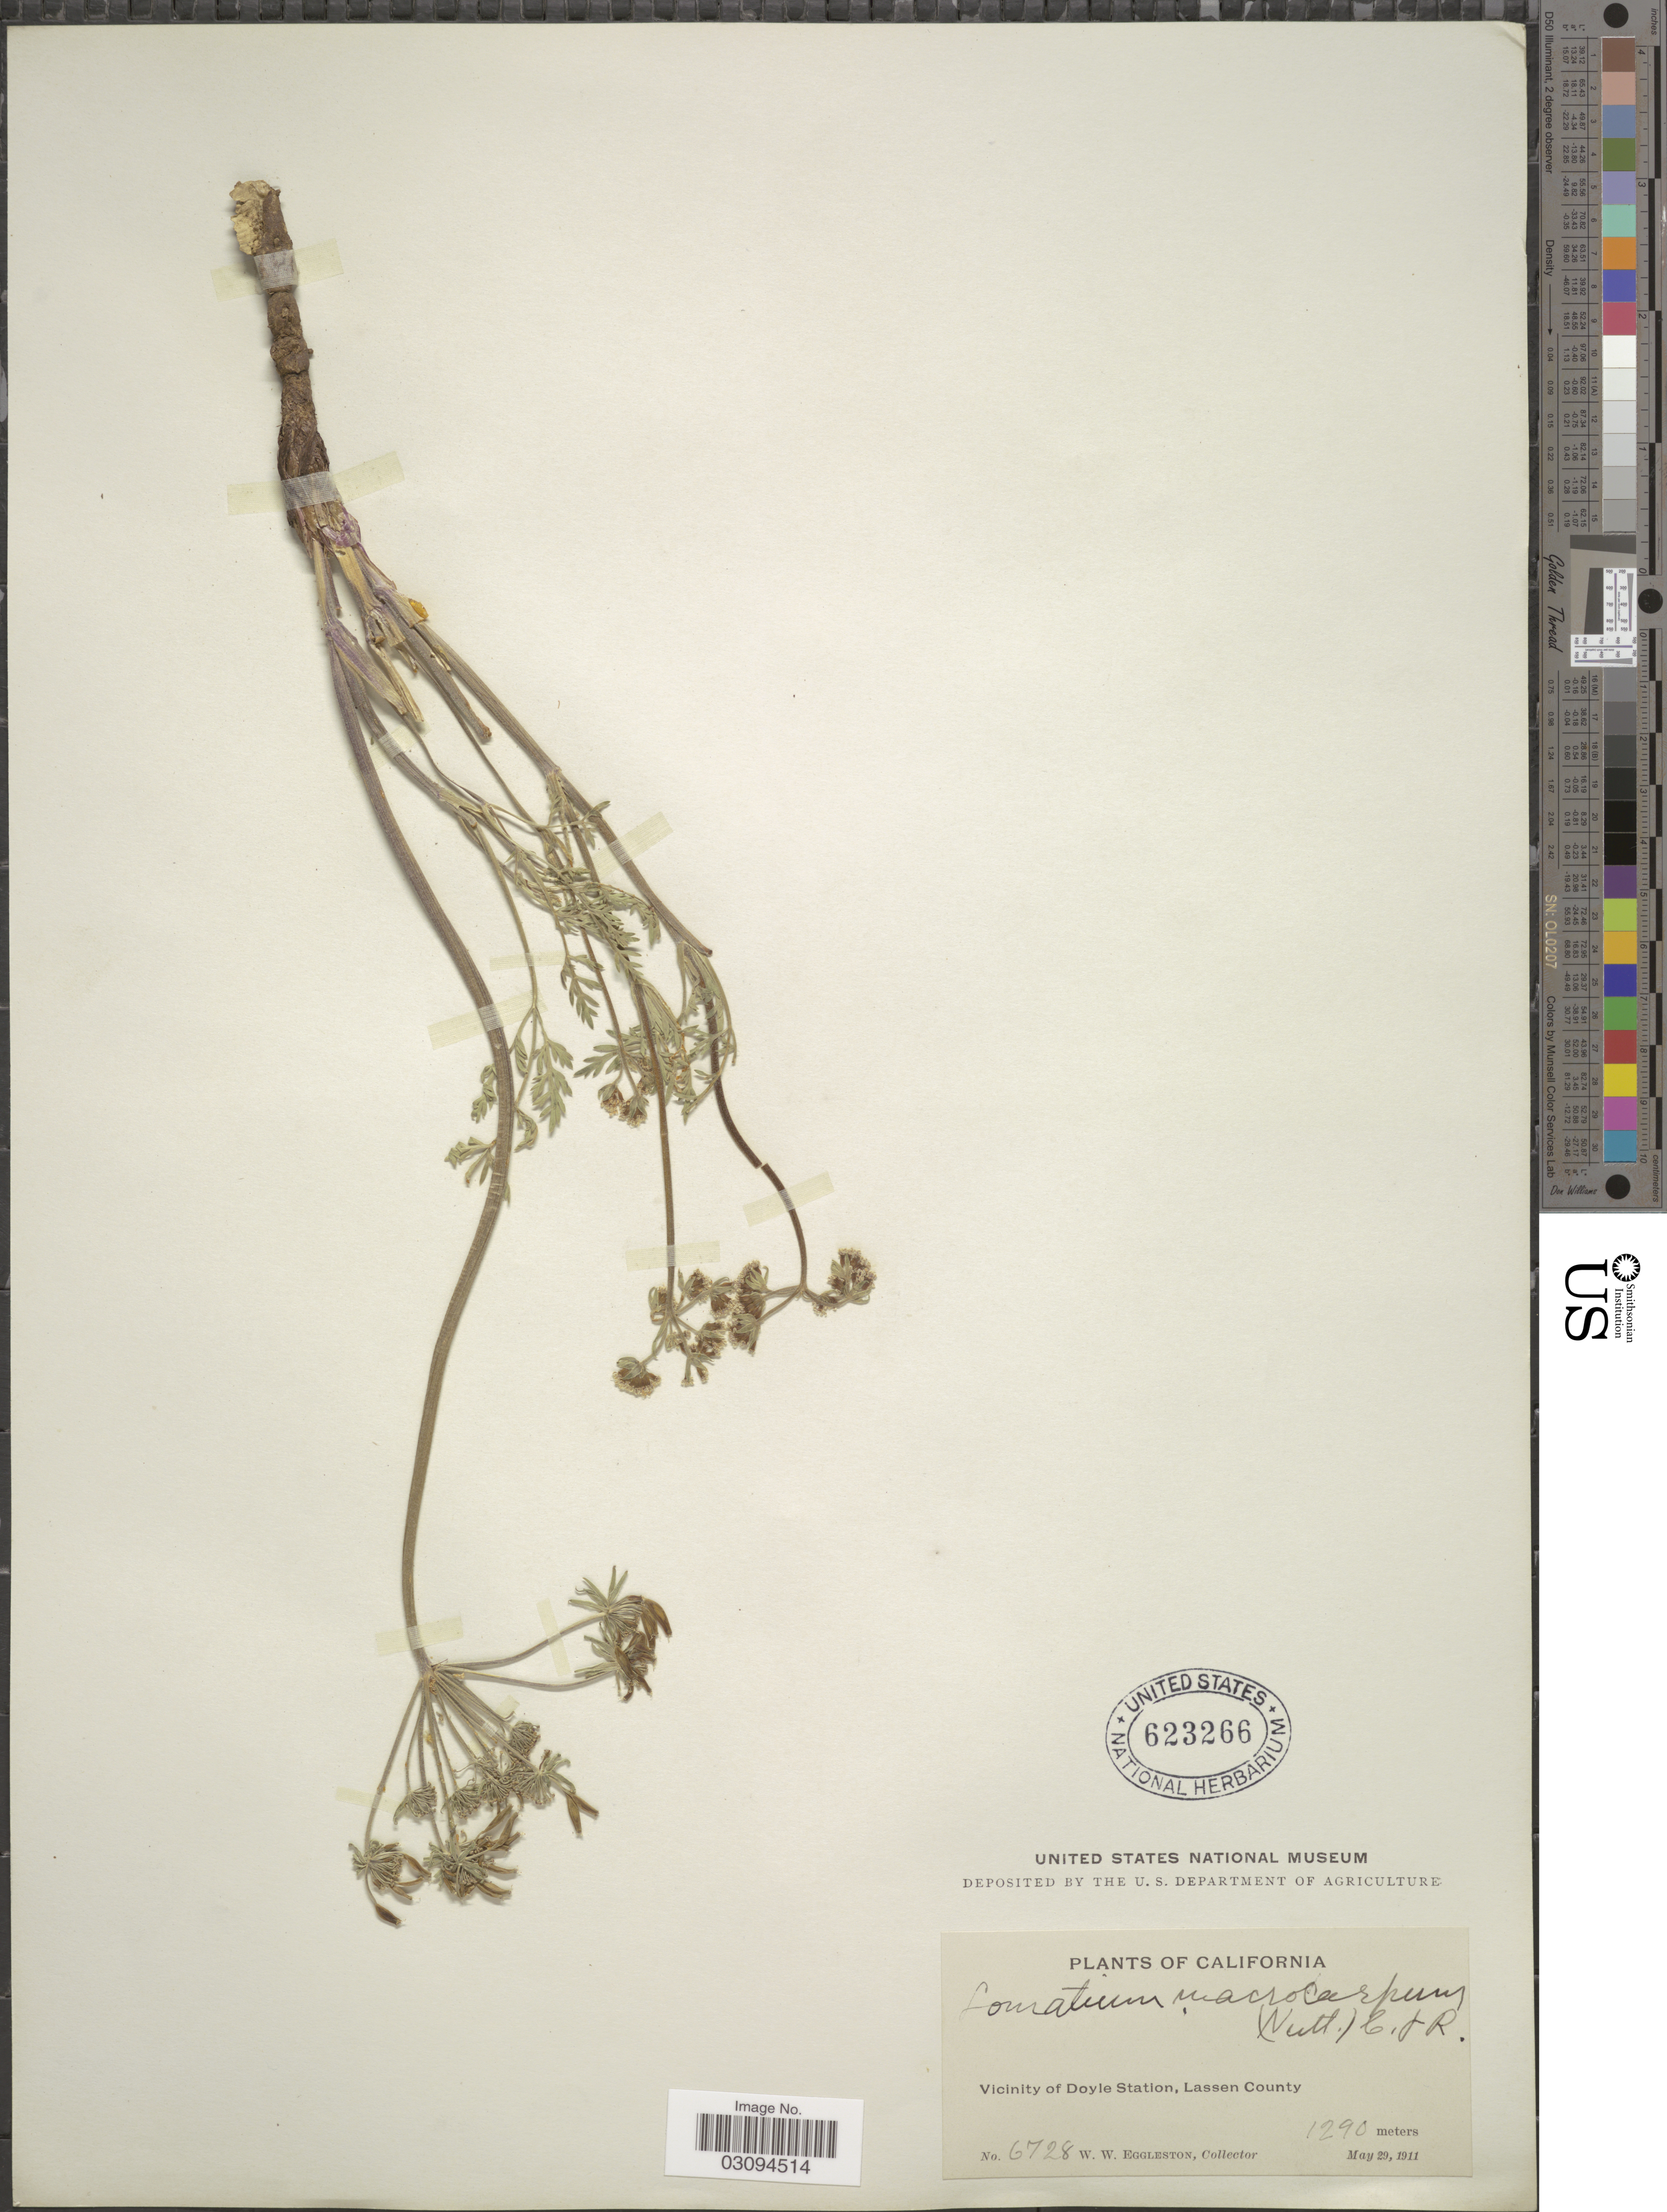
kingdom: Plantae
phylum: Tracheophyta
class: Magnoliopsida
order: Apiales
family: Apiaceae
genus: Lomatium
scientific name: Lomatium macrocarpum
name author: (Hook. et al.) J.M. Coult. & Rose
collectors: W. W. Eggleston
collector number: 6728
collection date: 1911-05-29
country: United States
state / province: California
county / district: Lassen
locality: Vicinity of Doyle Station, Lassen County.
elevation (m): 1290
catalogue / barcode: US 623266